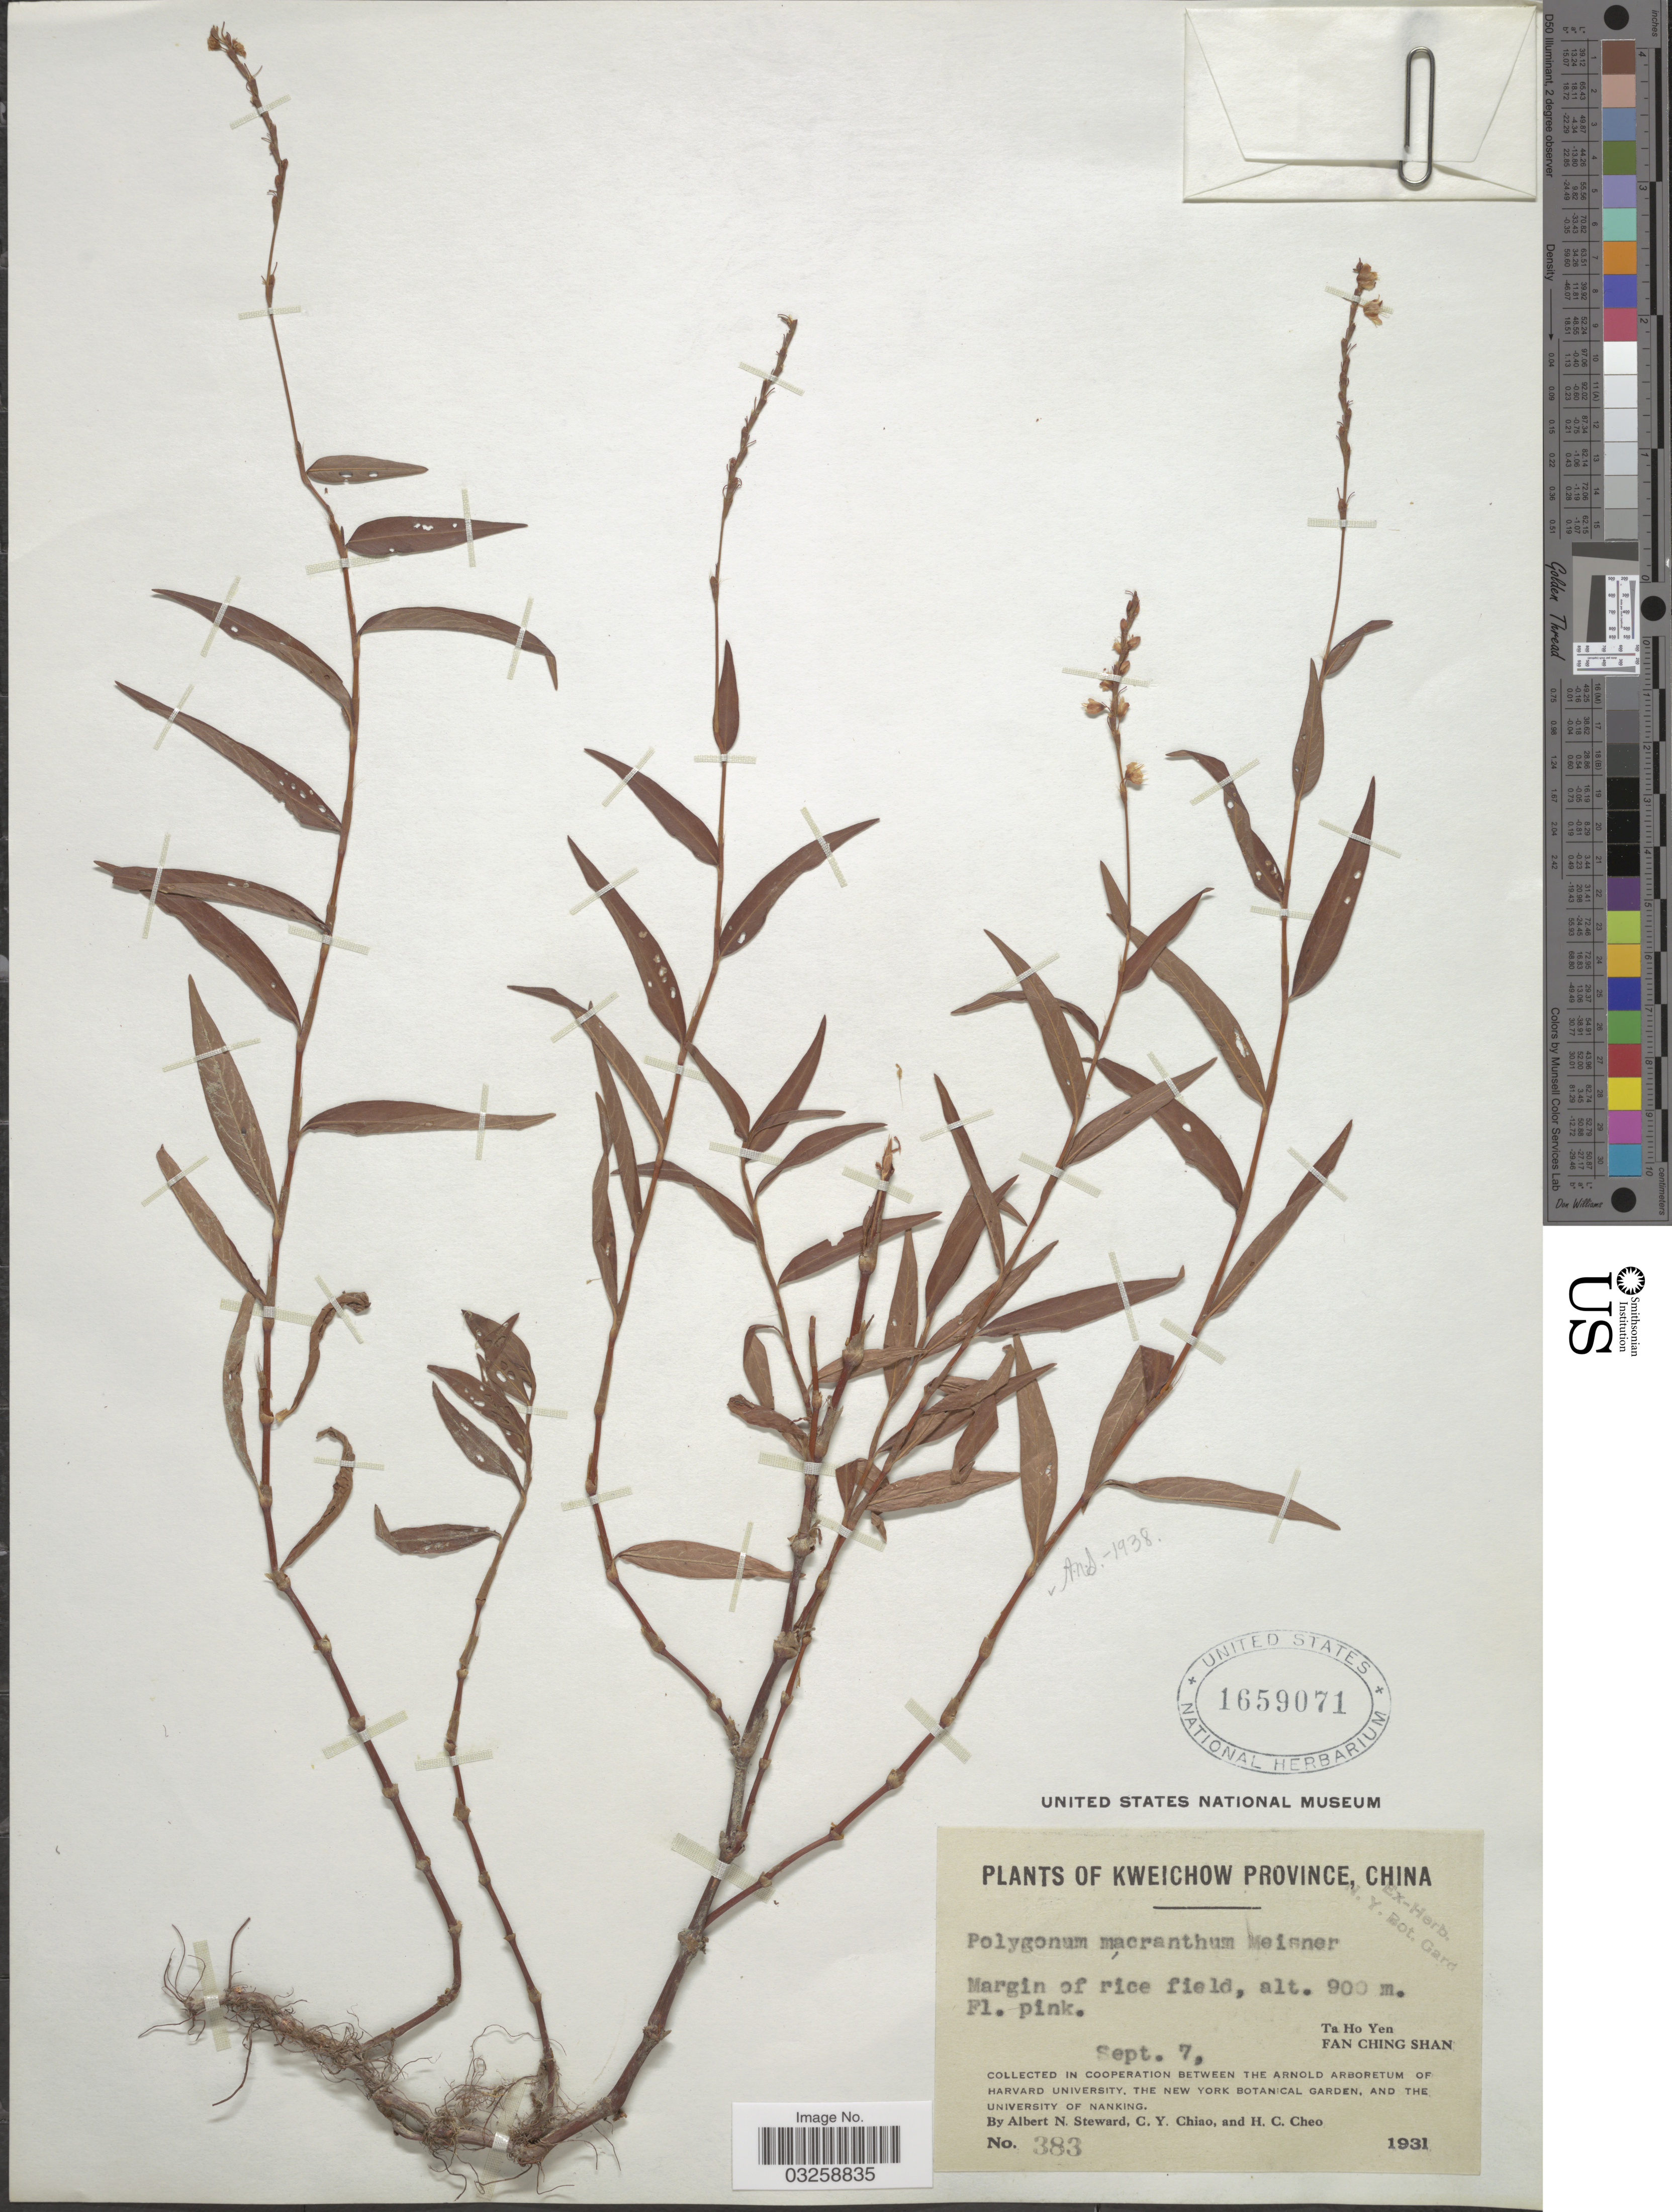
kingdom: Plantae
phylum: Tracheophyta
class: Magnoliopsida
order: Caryophyllales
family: Polygonaceae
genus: Polygonum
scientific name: Polygonum macranthum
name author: Meisn.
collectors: A. N. Steward, C. Y. Chiao & H. Cheo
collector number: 383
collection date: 1931-09-07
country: China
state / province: Guizhou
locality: Kweichow Province. Ta Ho Yen. Fan Ching Shan.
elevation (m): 900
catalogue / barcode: US 1659071